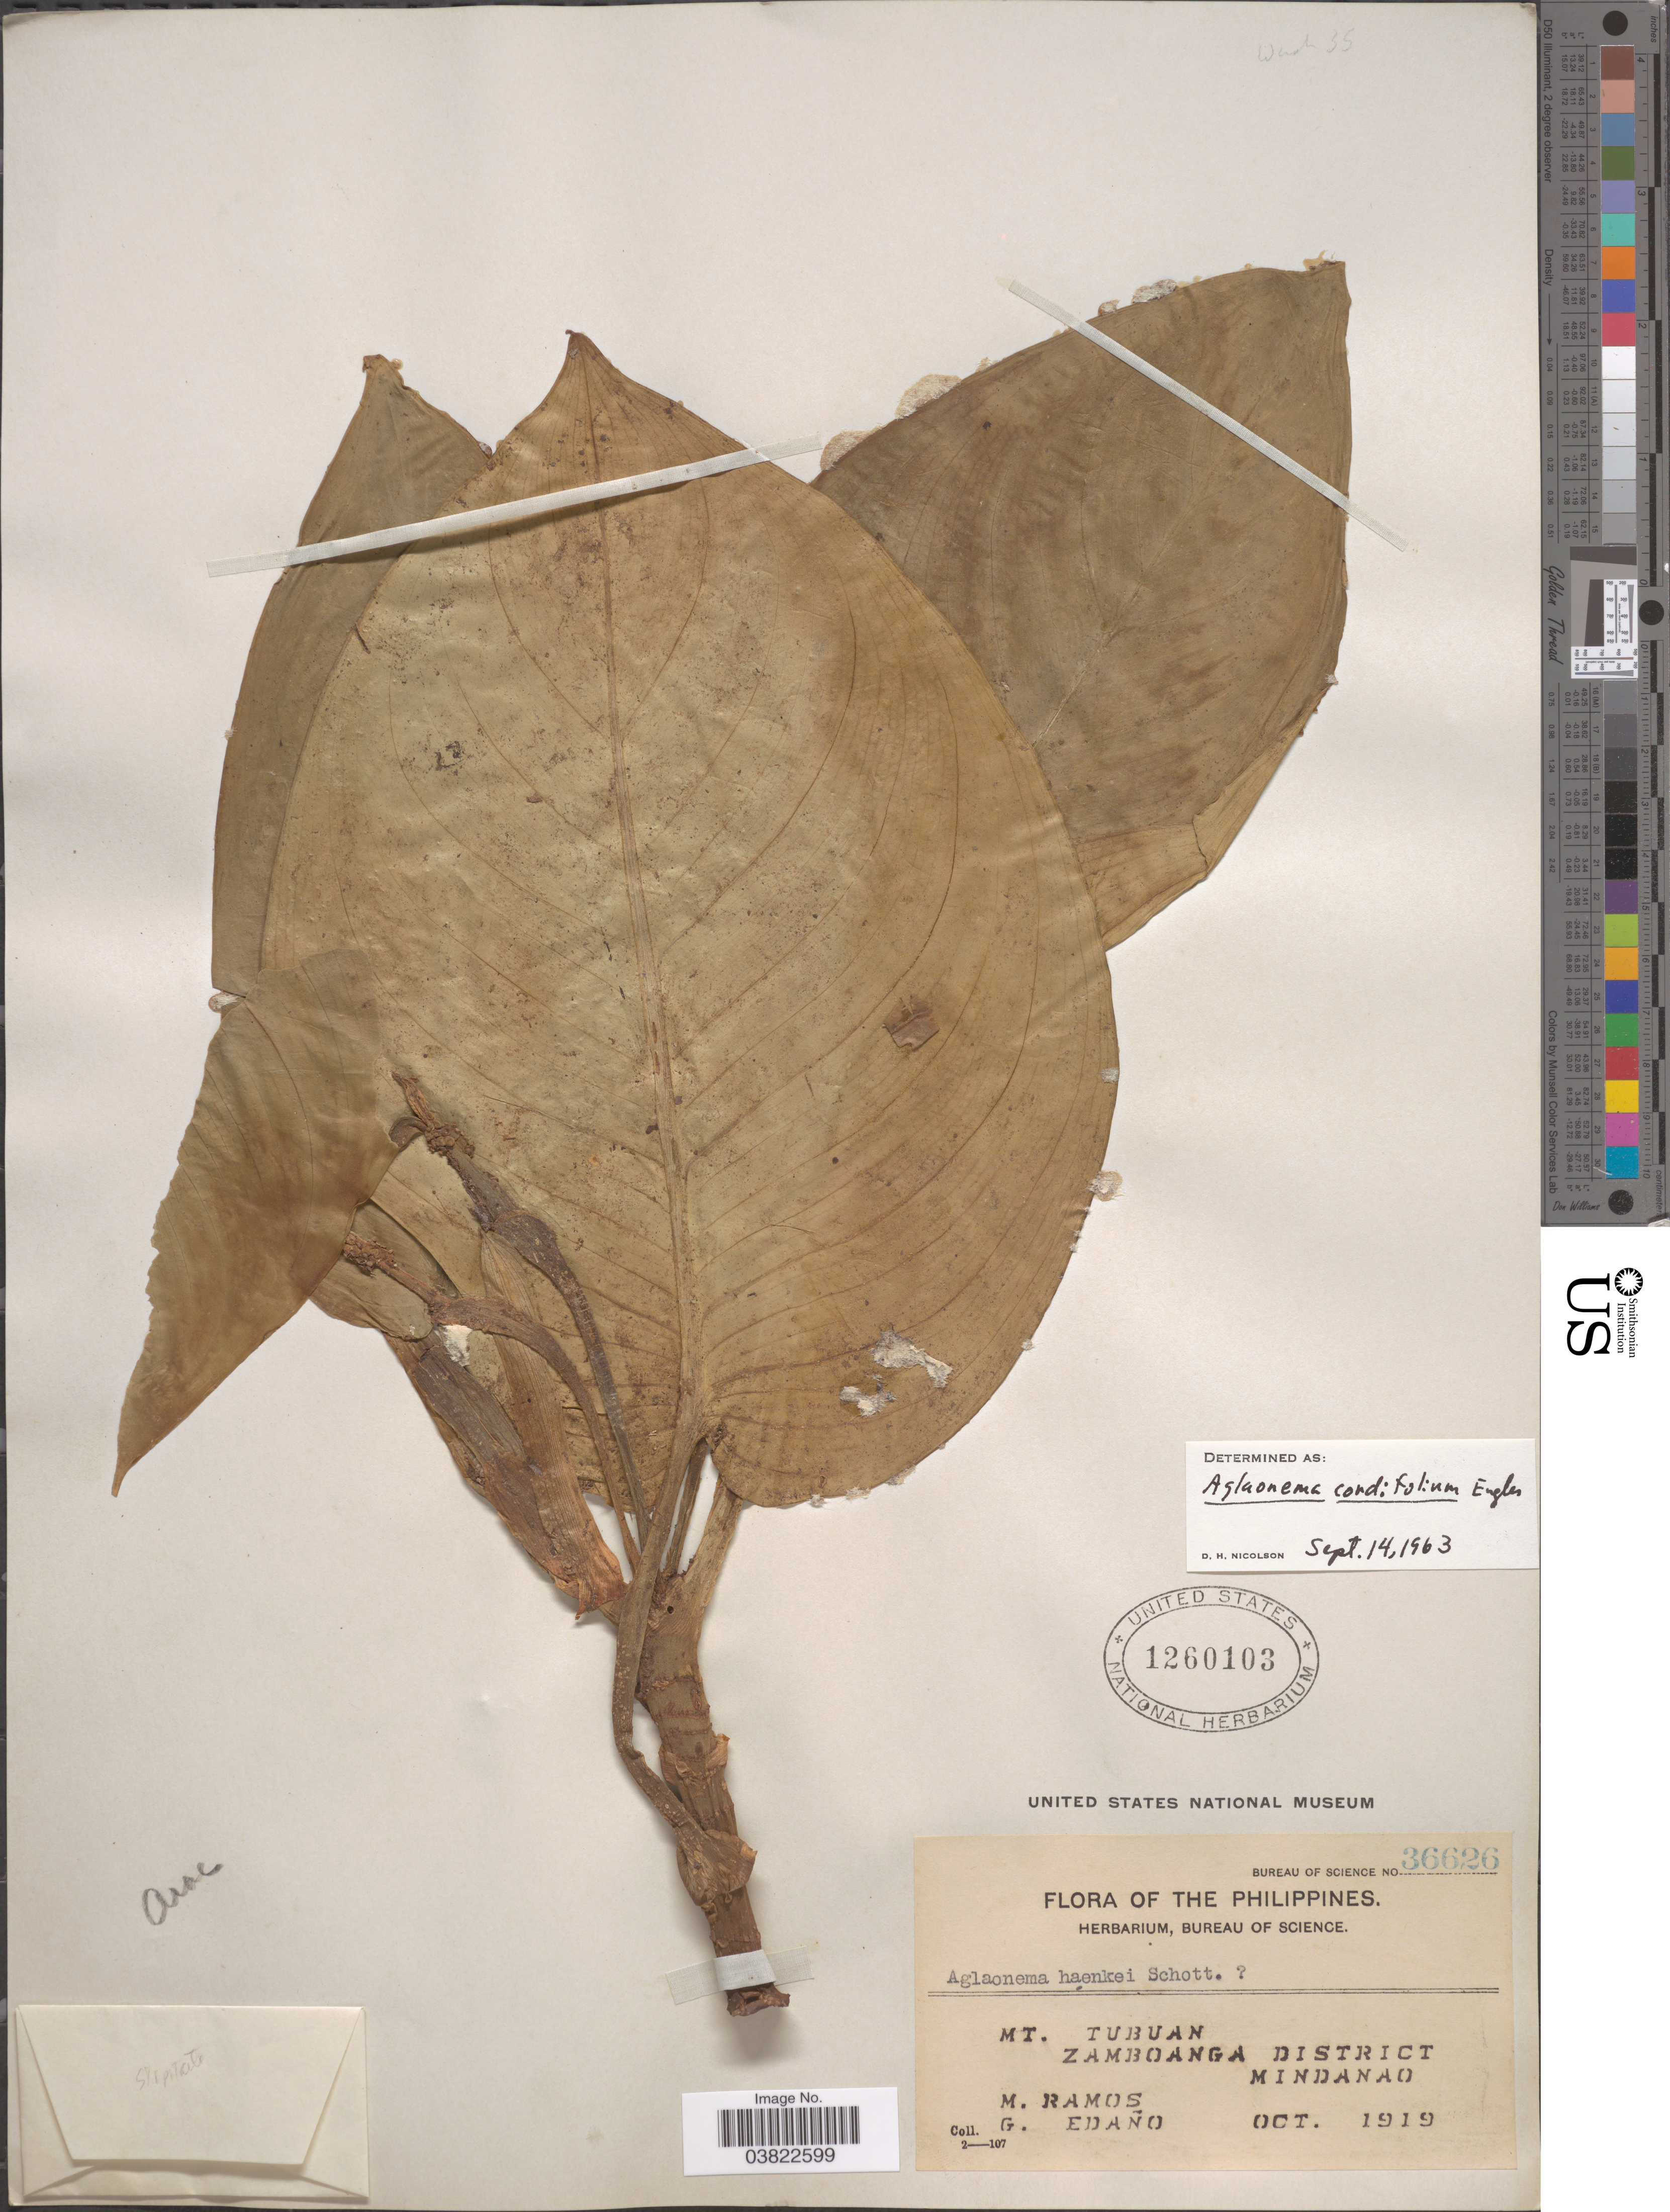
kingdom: Plantae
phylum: Tracheophyta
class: Liliopsida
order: Alismatales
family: Araceae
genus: Aglaonema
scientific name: Aglaonema cordifolium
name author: Engl.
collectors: M. Ramos & G. Edaño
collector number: Bureau of Science 36626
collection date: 1919-10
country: Philippines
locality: Mt. Tubuan. Zamboanga District. Mindanao.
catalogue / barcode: US 1260103